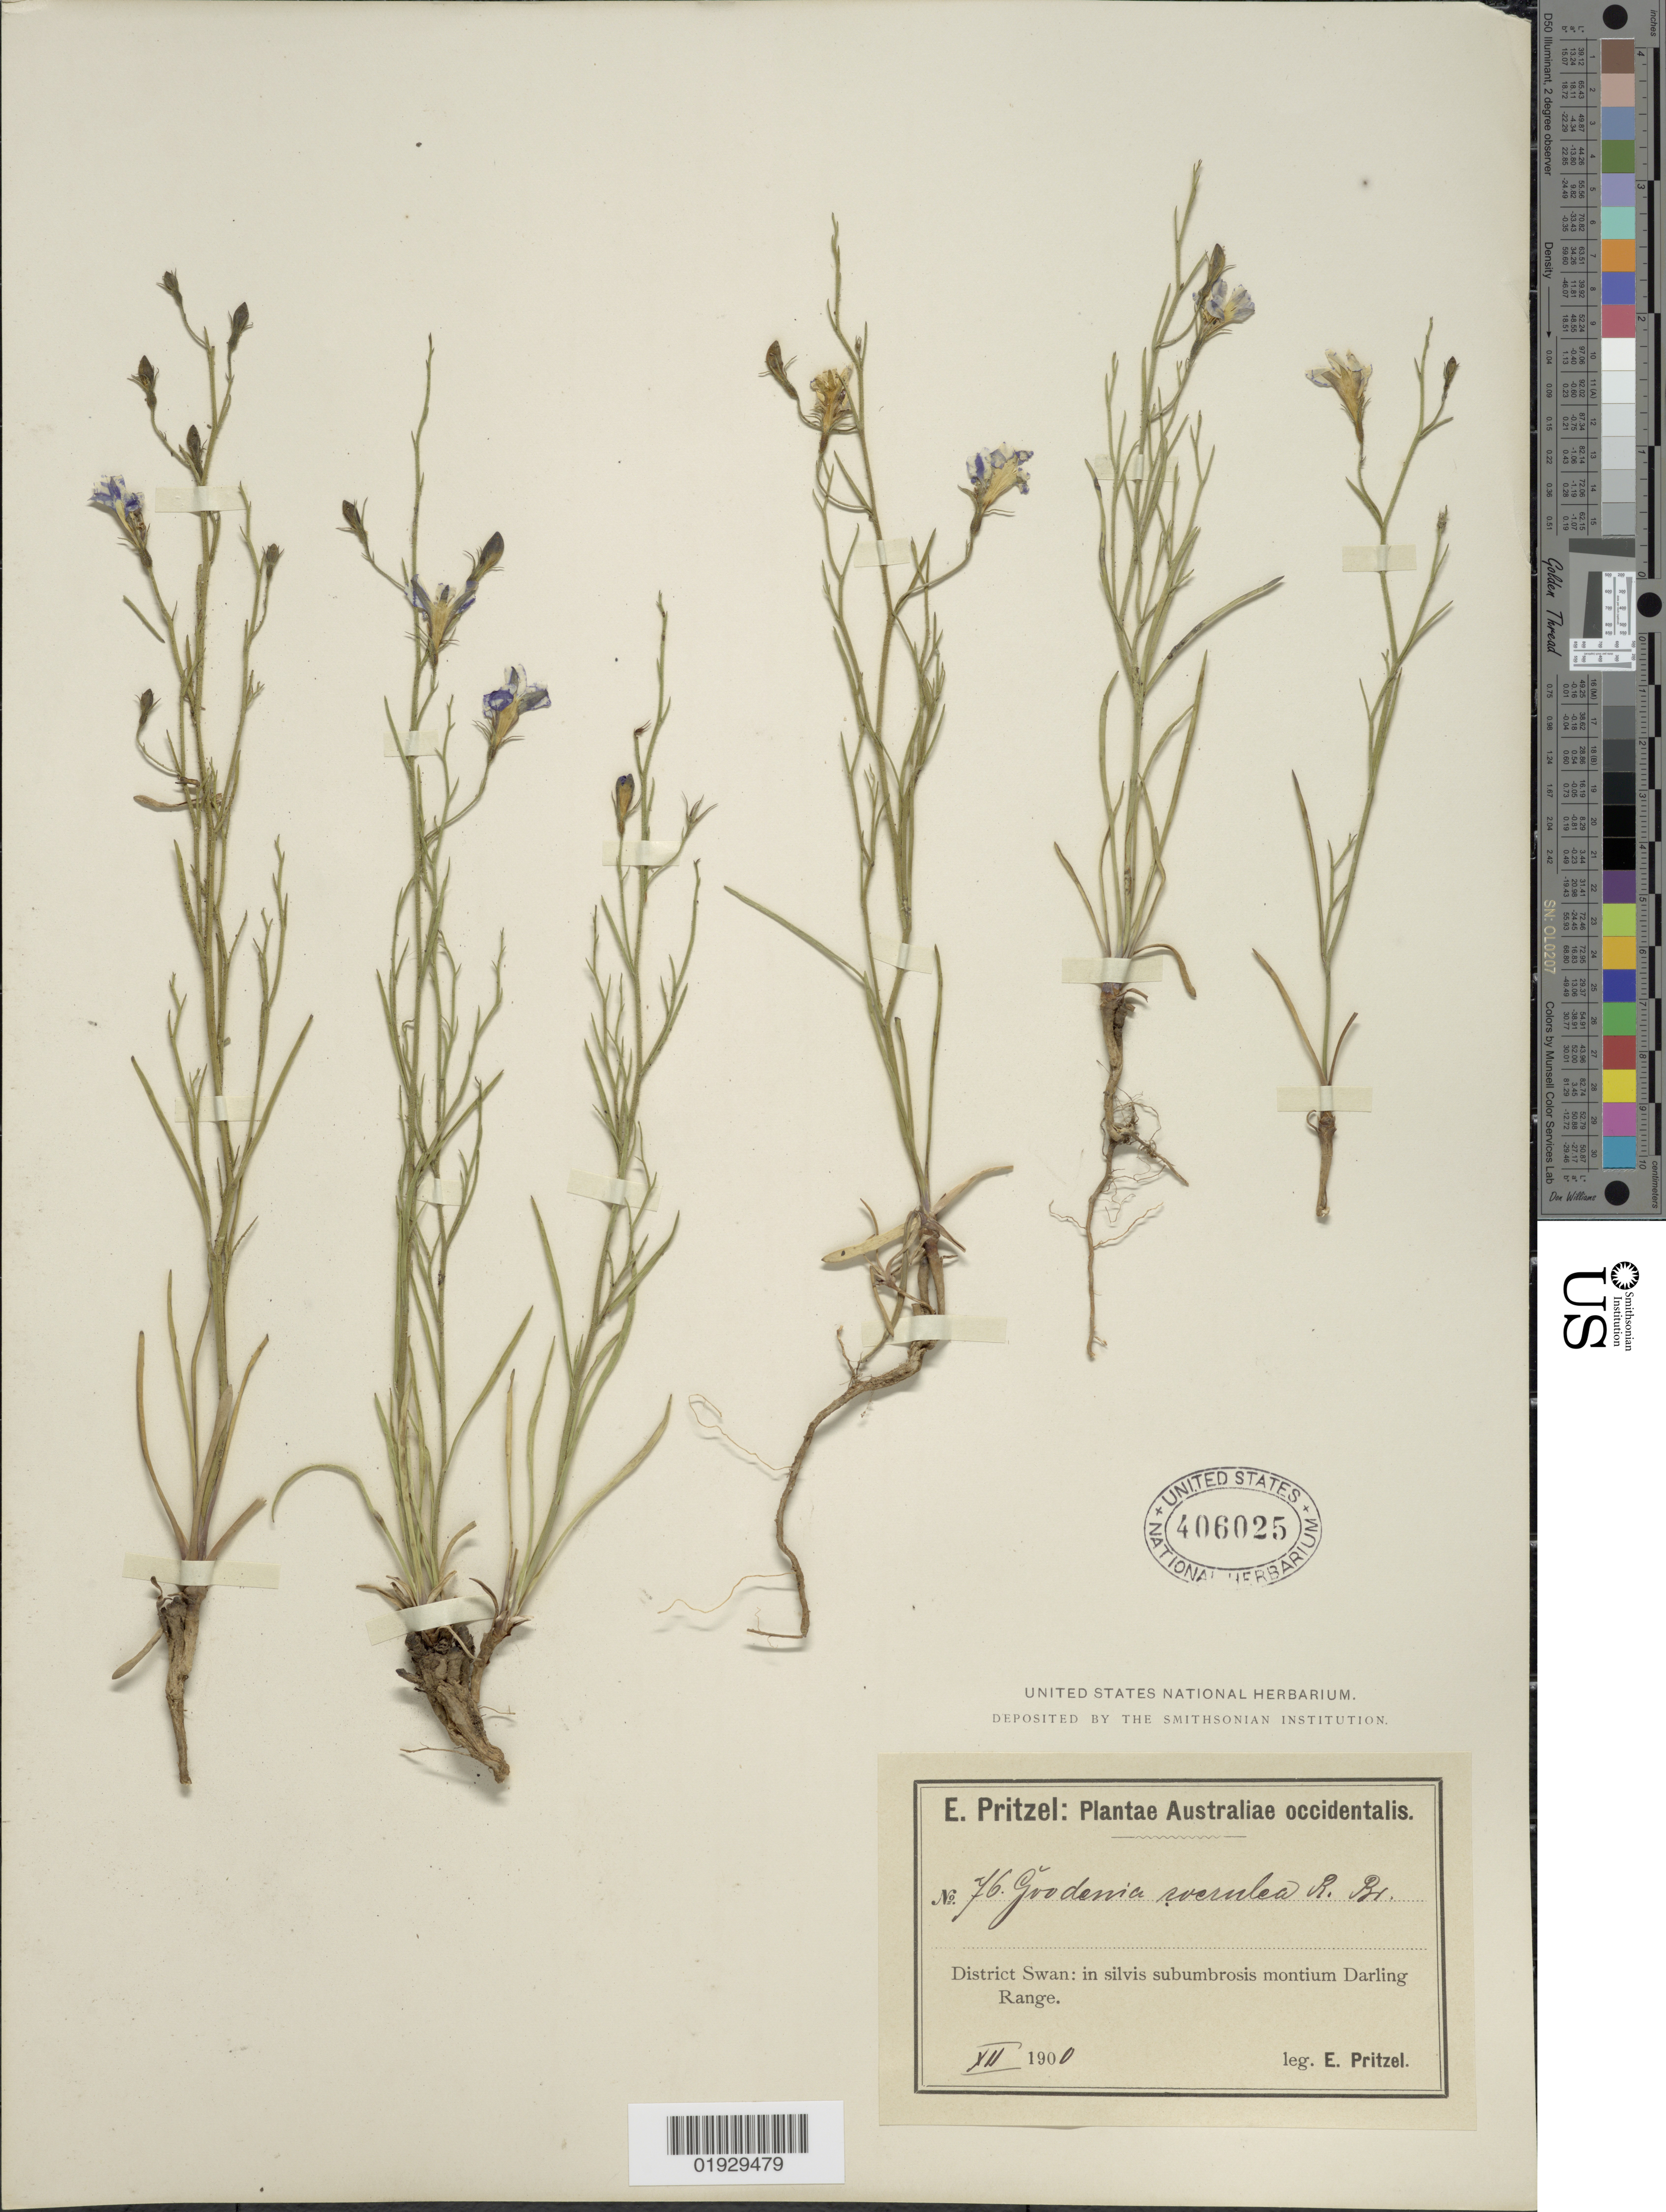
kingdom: Plantae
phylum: Tracheophyta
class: Magnoliopsida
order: Asterales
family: Goodeniaceae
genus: Goodenia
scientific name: Goodenia caerulea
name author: R. Br.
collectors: E. G. Pritzel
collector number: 76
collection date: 1900-12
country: Australia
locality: Australiae occidentalis, District Swan: in silvis subumbrosis montium Darling Range.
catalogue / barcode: US 406025